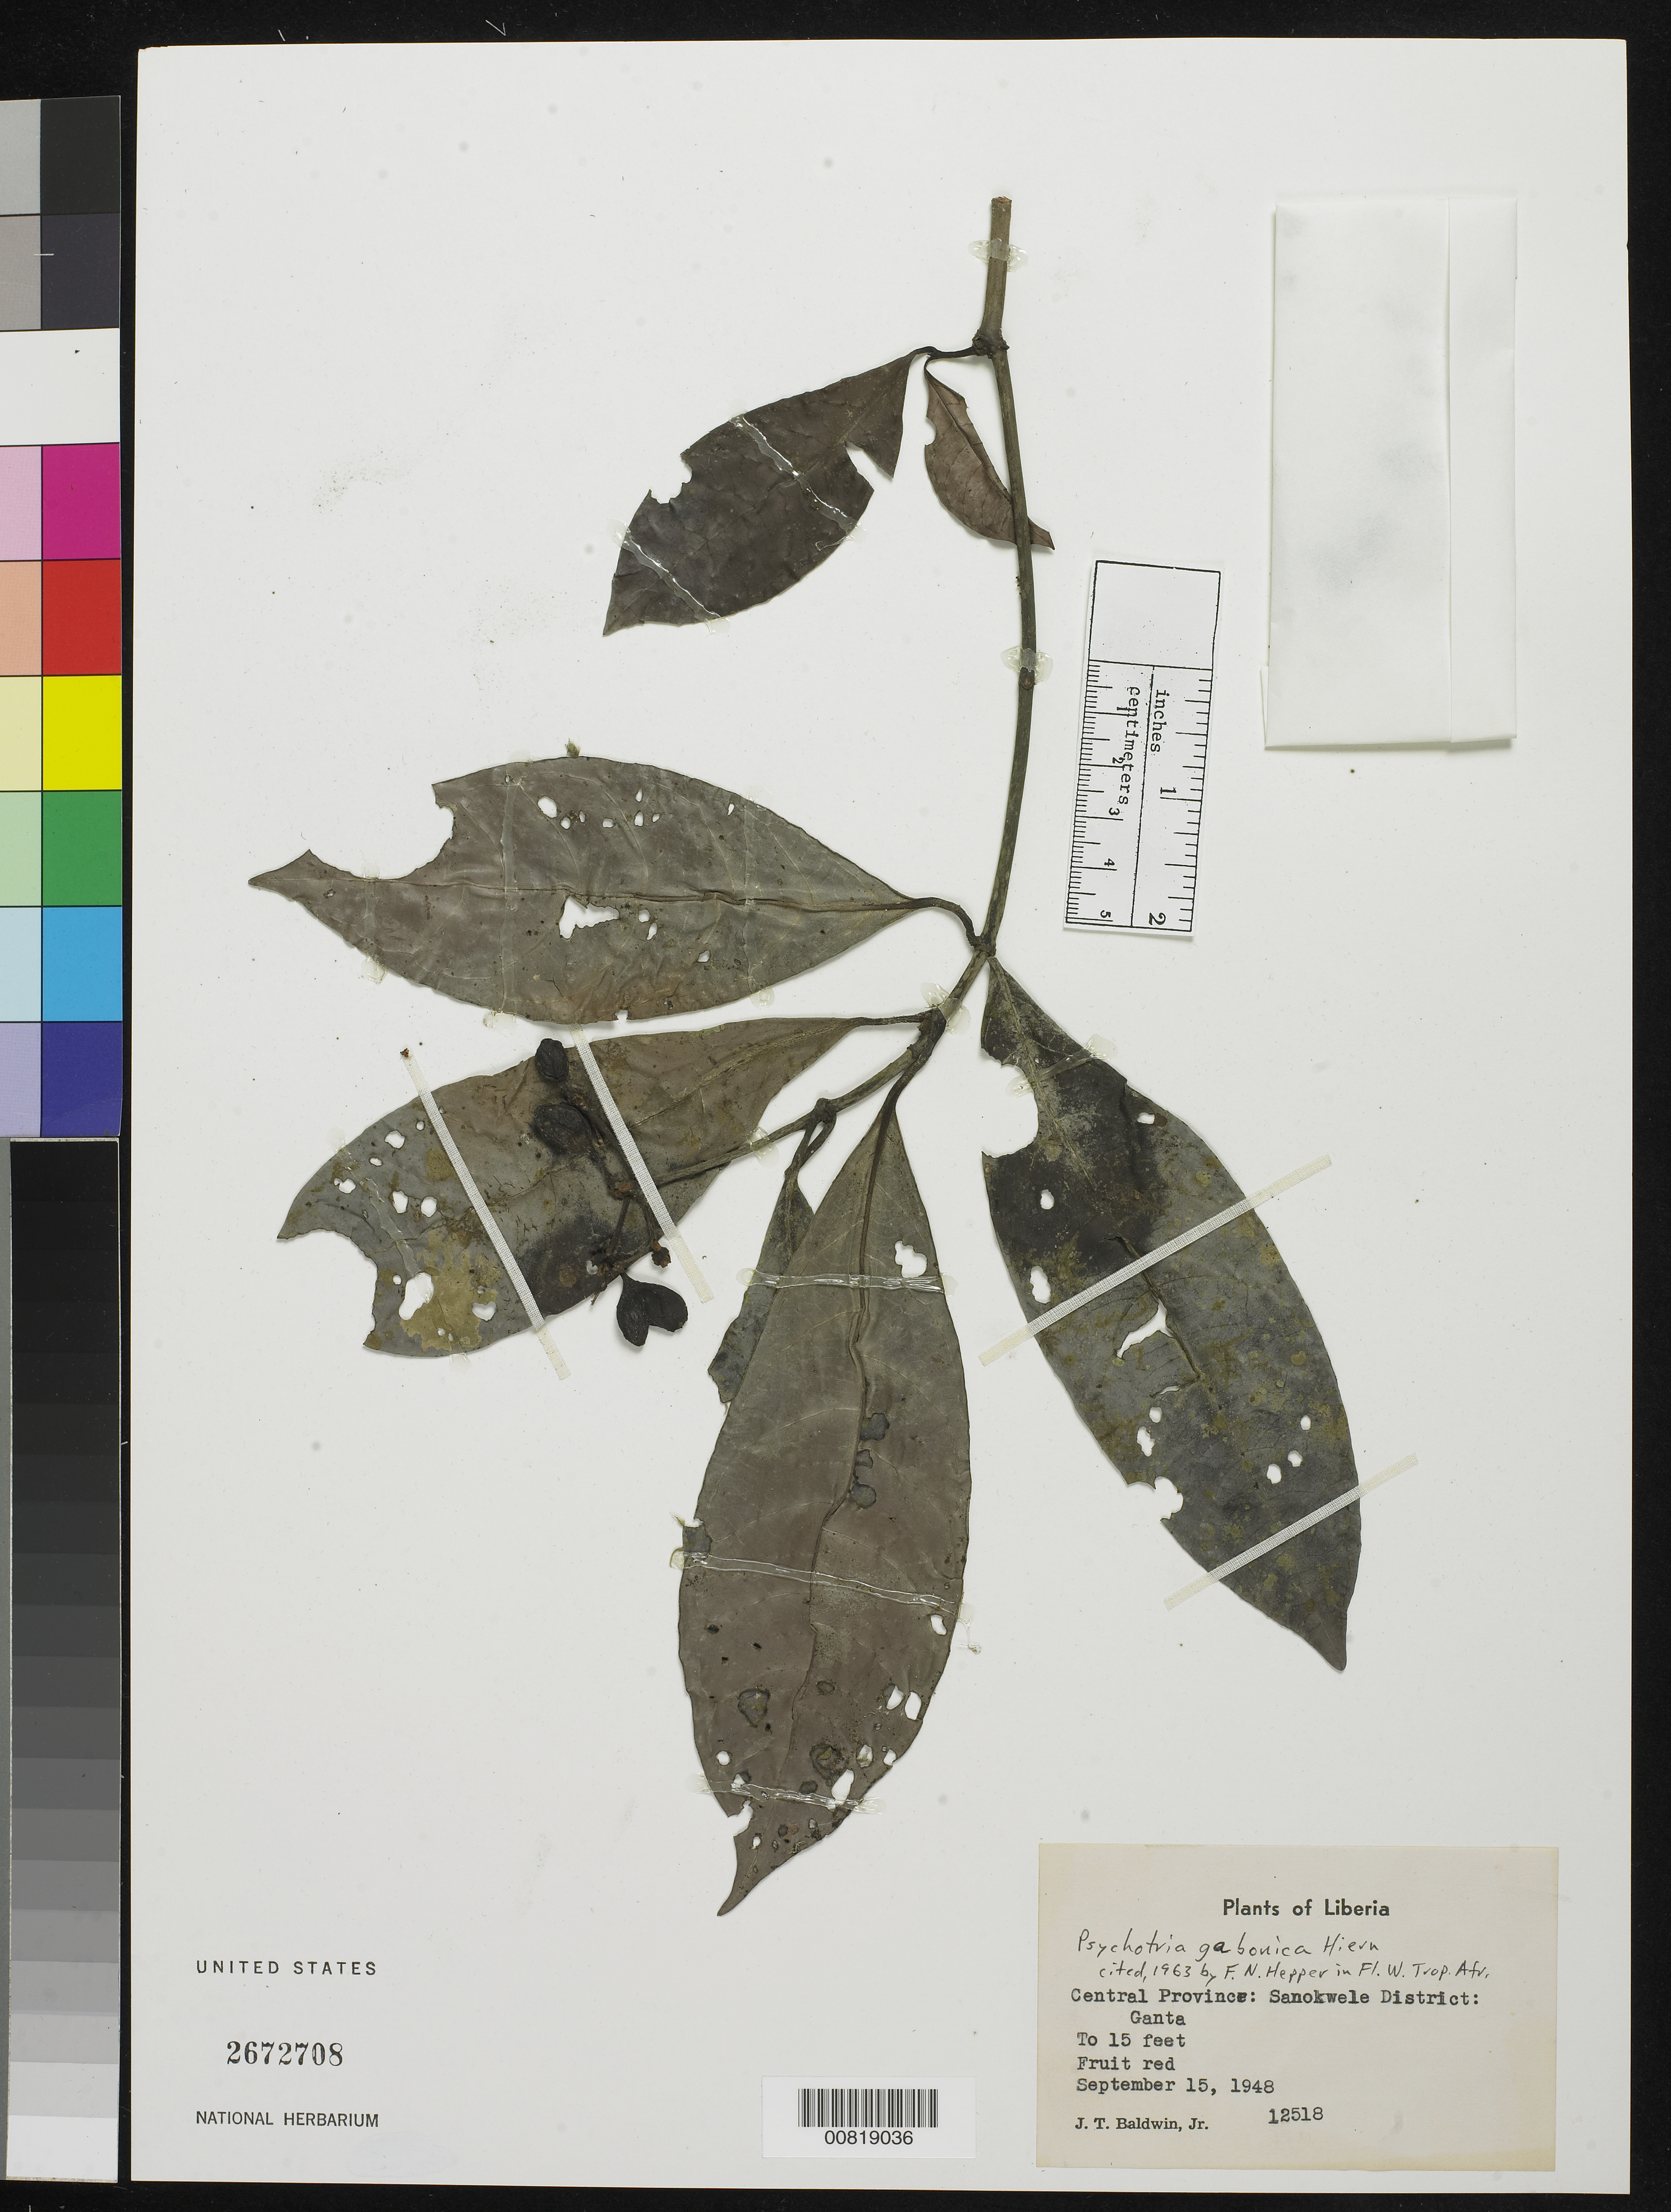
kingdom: Plantae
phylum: Tracheophyta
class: Magnoliopsida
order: Gentianales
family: Rubiaceae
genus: Psychotria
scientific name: Psychotria gabonica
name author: Hiern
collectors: J. T. Baldwin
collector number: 12518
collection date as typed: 15 Sep 1948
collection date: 1948-09-15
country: Liberia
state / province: Nimba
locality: Central Province: Sanokwele District, Ganta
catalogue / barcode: US 2672708